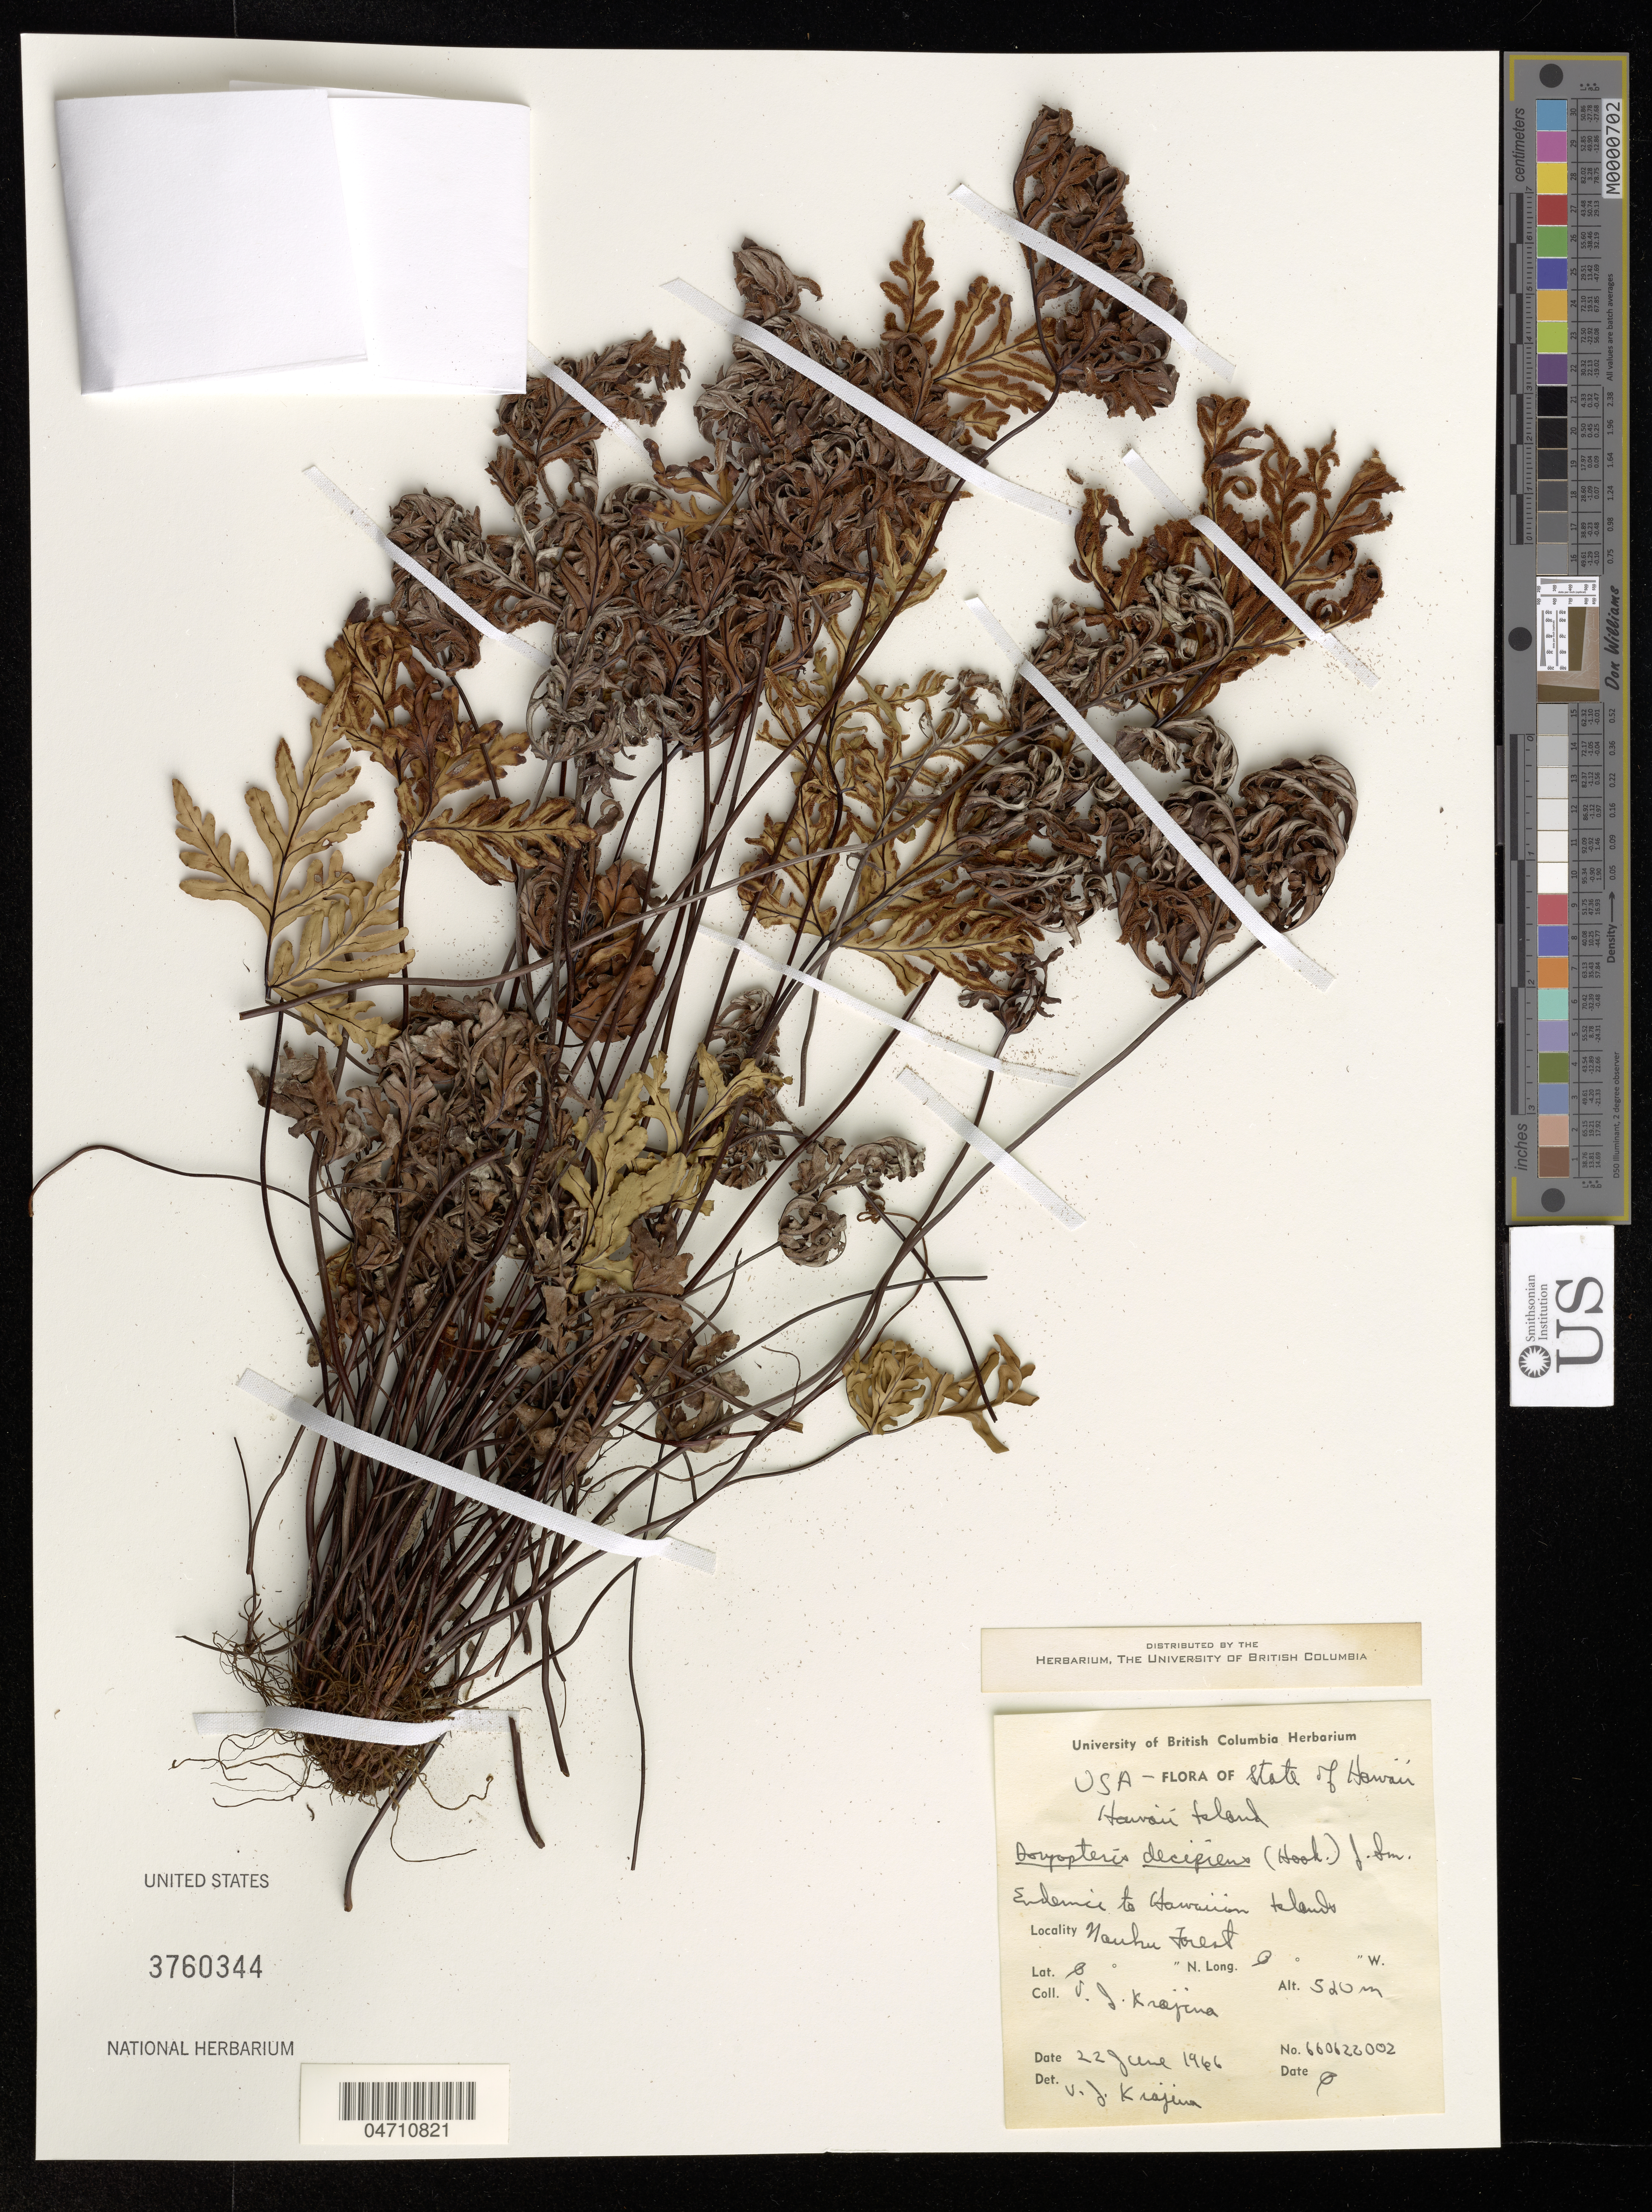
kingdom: Plantae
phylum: Tracheophyta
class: Polypodiopsida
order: Polypodiales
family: Pteridaceae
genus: Doryopteris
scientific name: Doryopteris decipiens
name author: (Hook.) J. Sm.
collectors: V. Krajina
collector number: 660622002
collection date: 1966-06-22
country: United States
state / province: Hawaii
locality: Hawaii Island. Endemic to Hawaii Islands. Nauhu Forest.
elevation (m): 520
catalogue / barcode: US 3760344